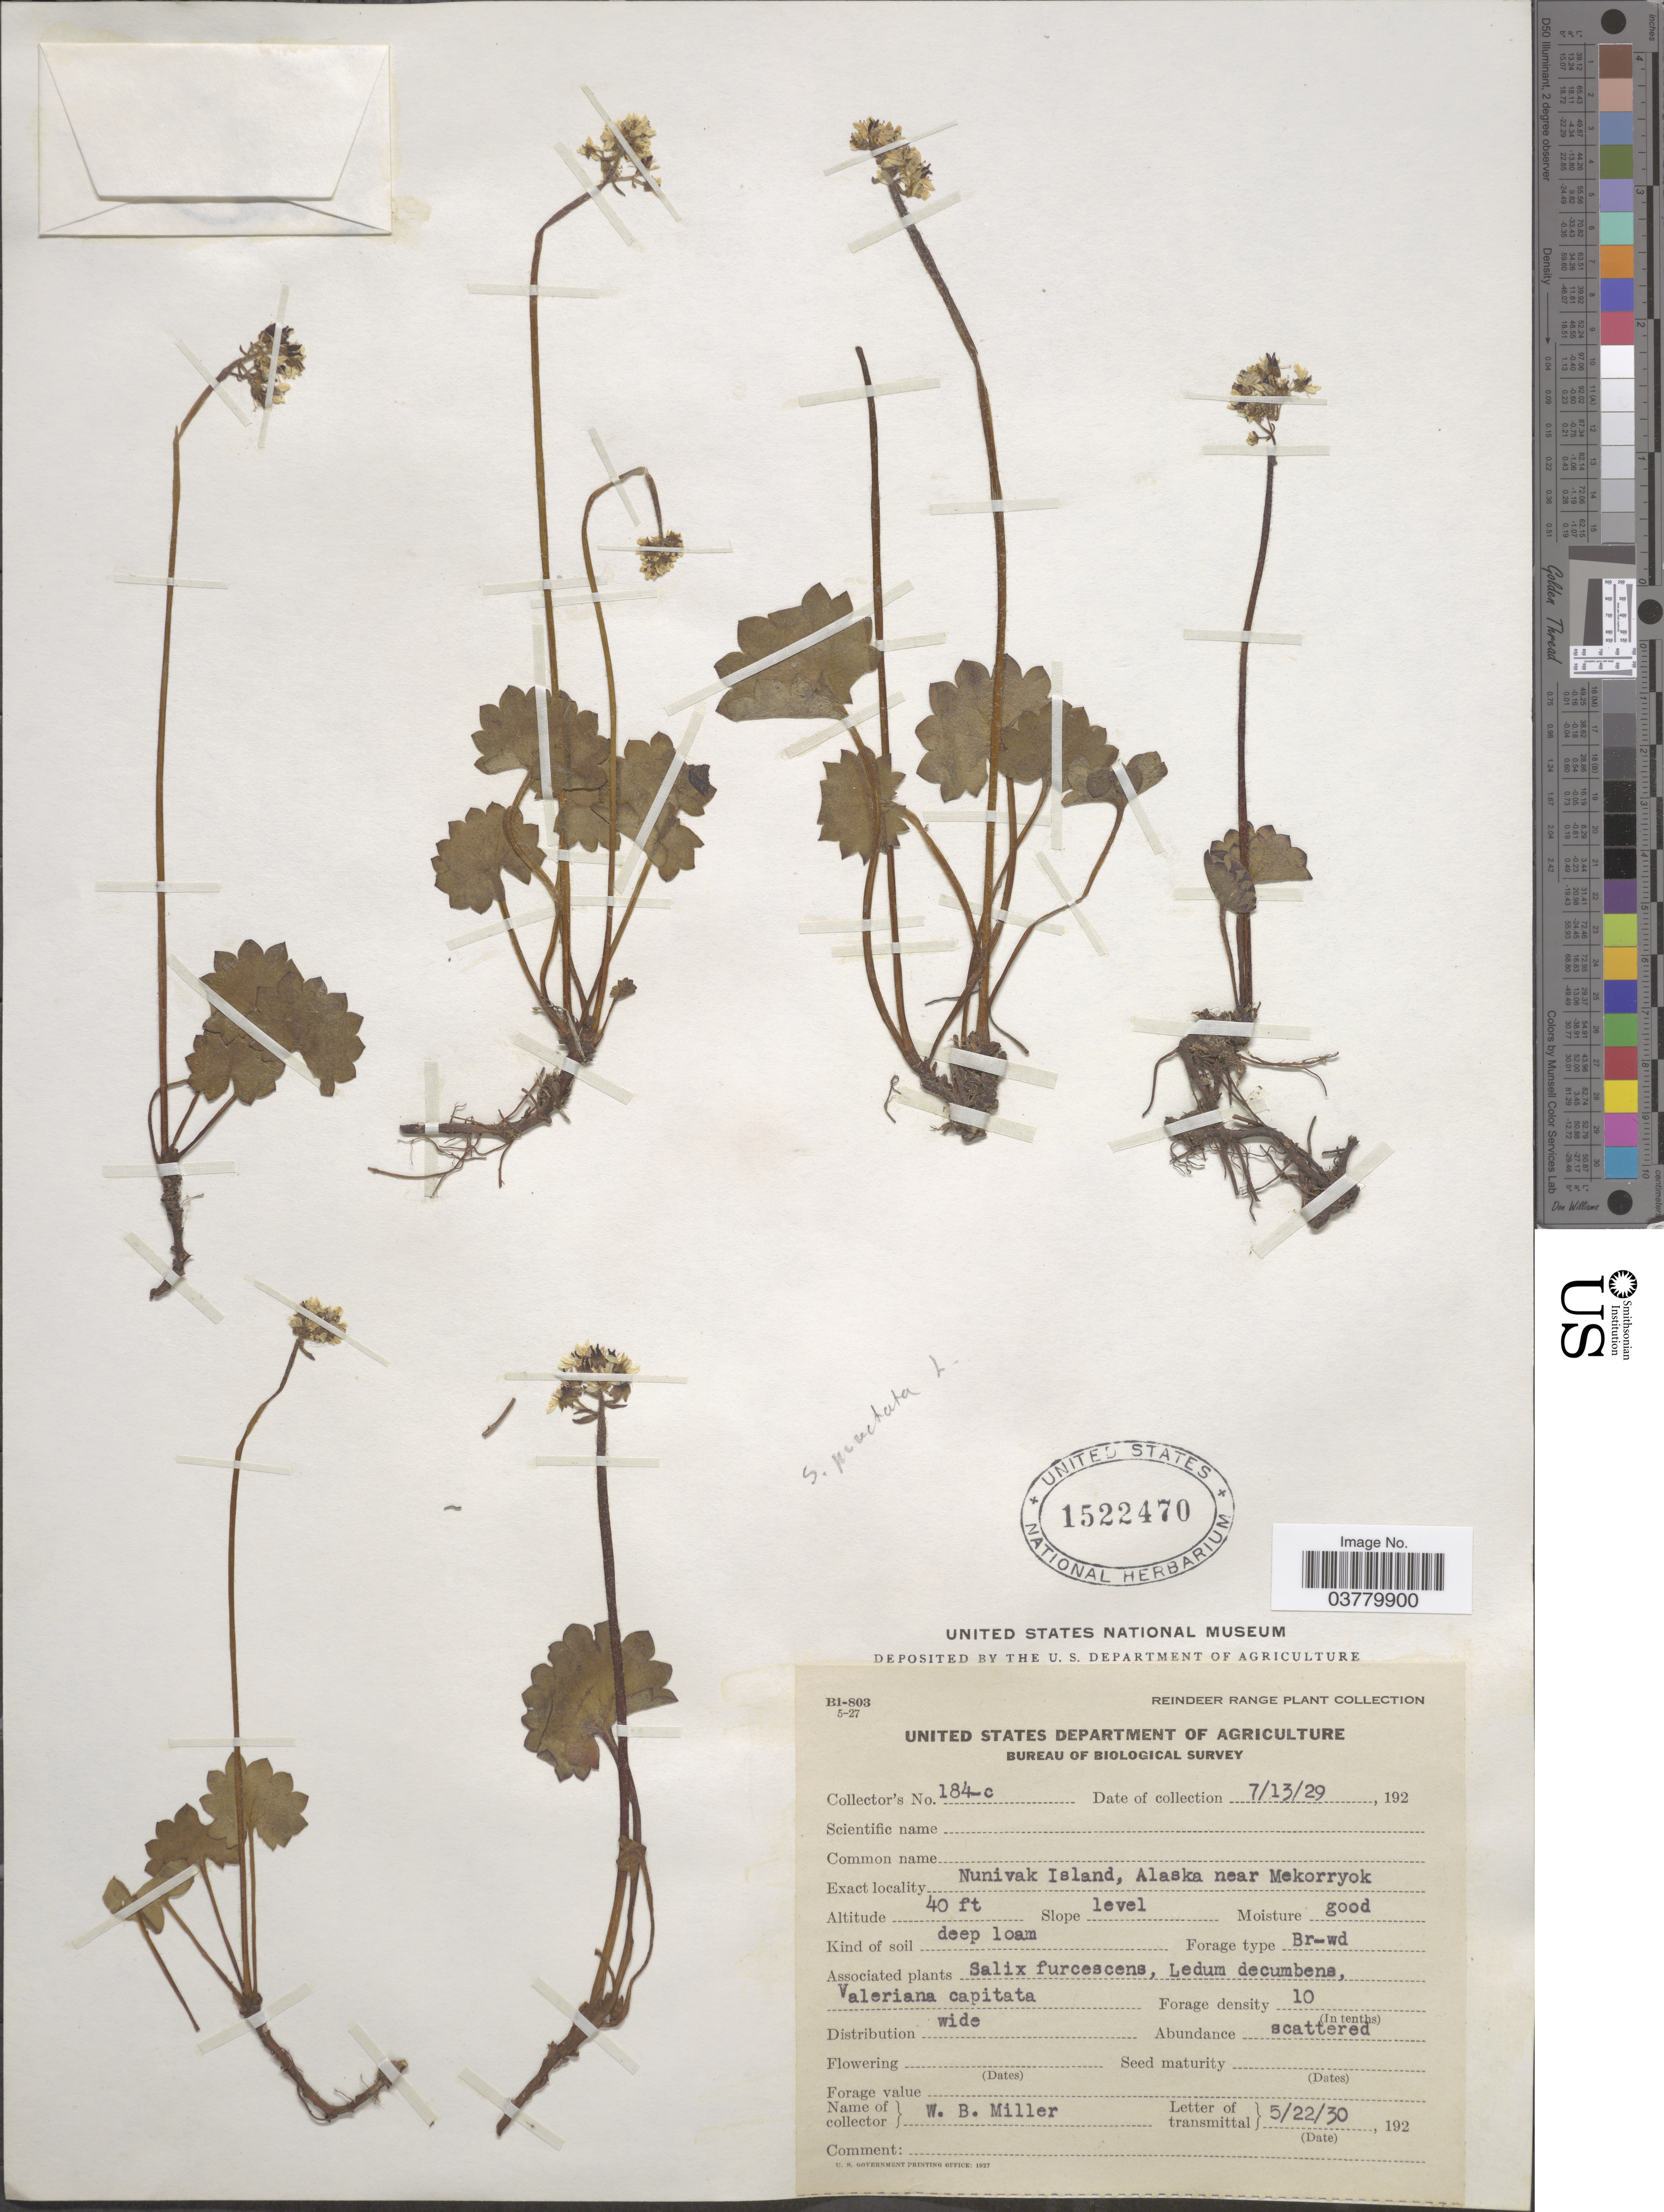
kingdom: Plantae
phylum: Tracheophyta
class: Magnoliopsida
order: Saxifragales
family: Saxifragaceae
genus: Micranthes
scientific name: Micranthes nelsoniana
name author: (D. Don) Small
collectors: W. Miller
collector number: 184-c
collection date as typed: Transcribed d/m/y: 13/7/29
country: United States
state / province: Alaska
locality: Nunivak Island, Alaska near Mekorryok.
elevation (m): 12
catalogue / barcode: US 1522470